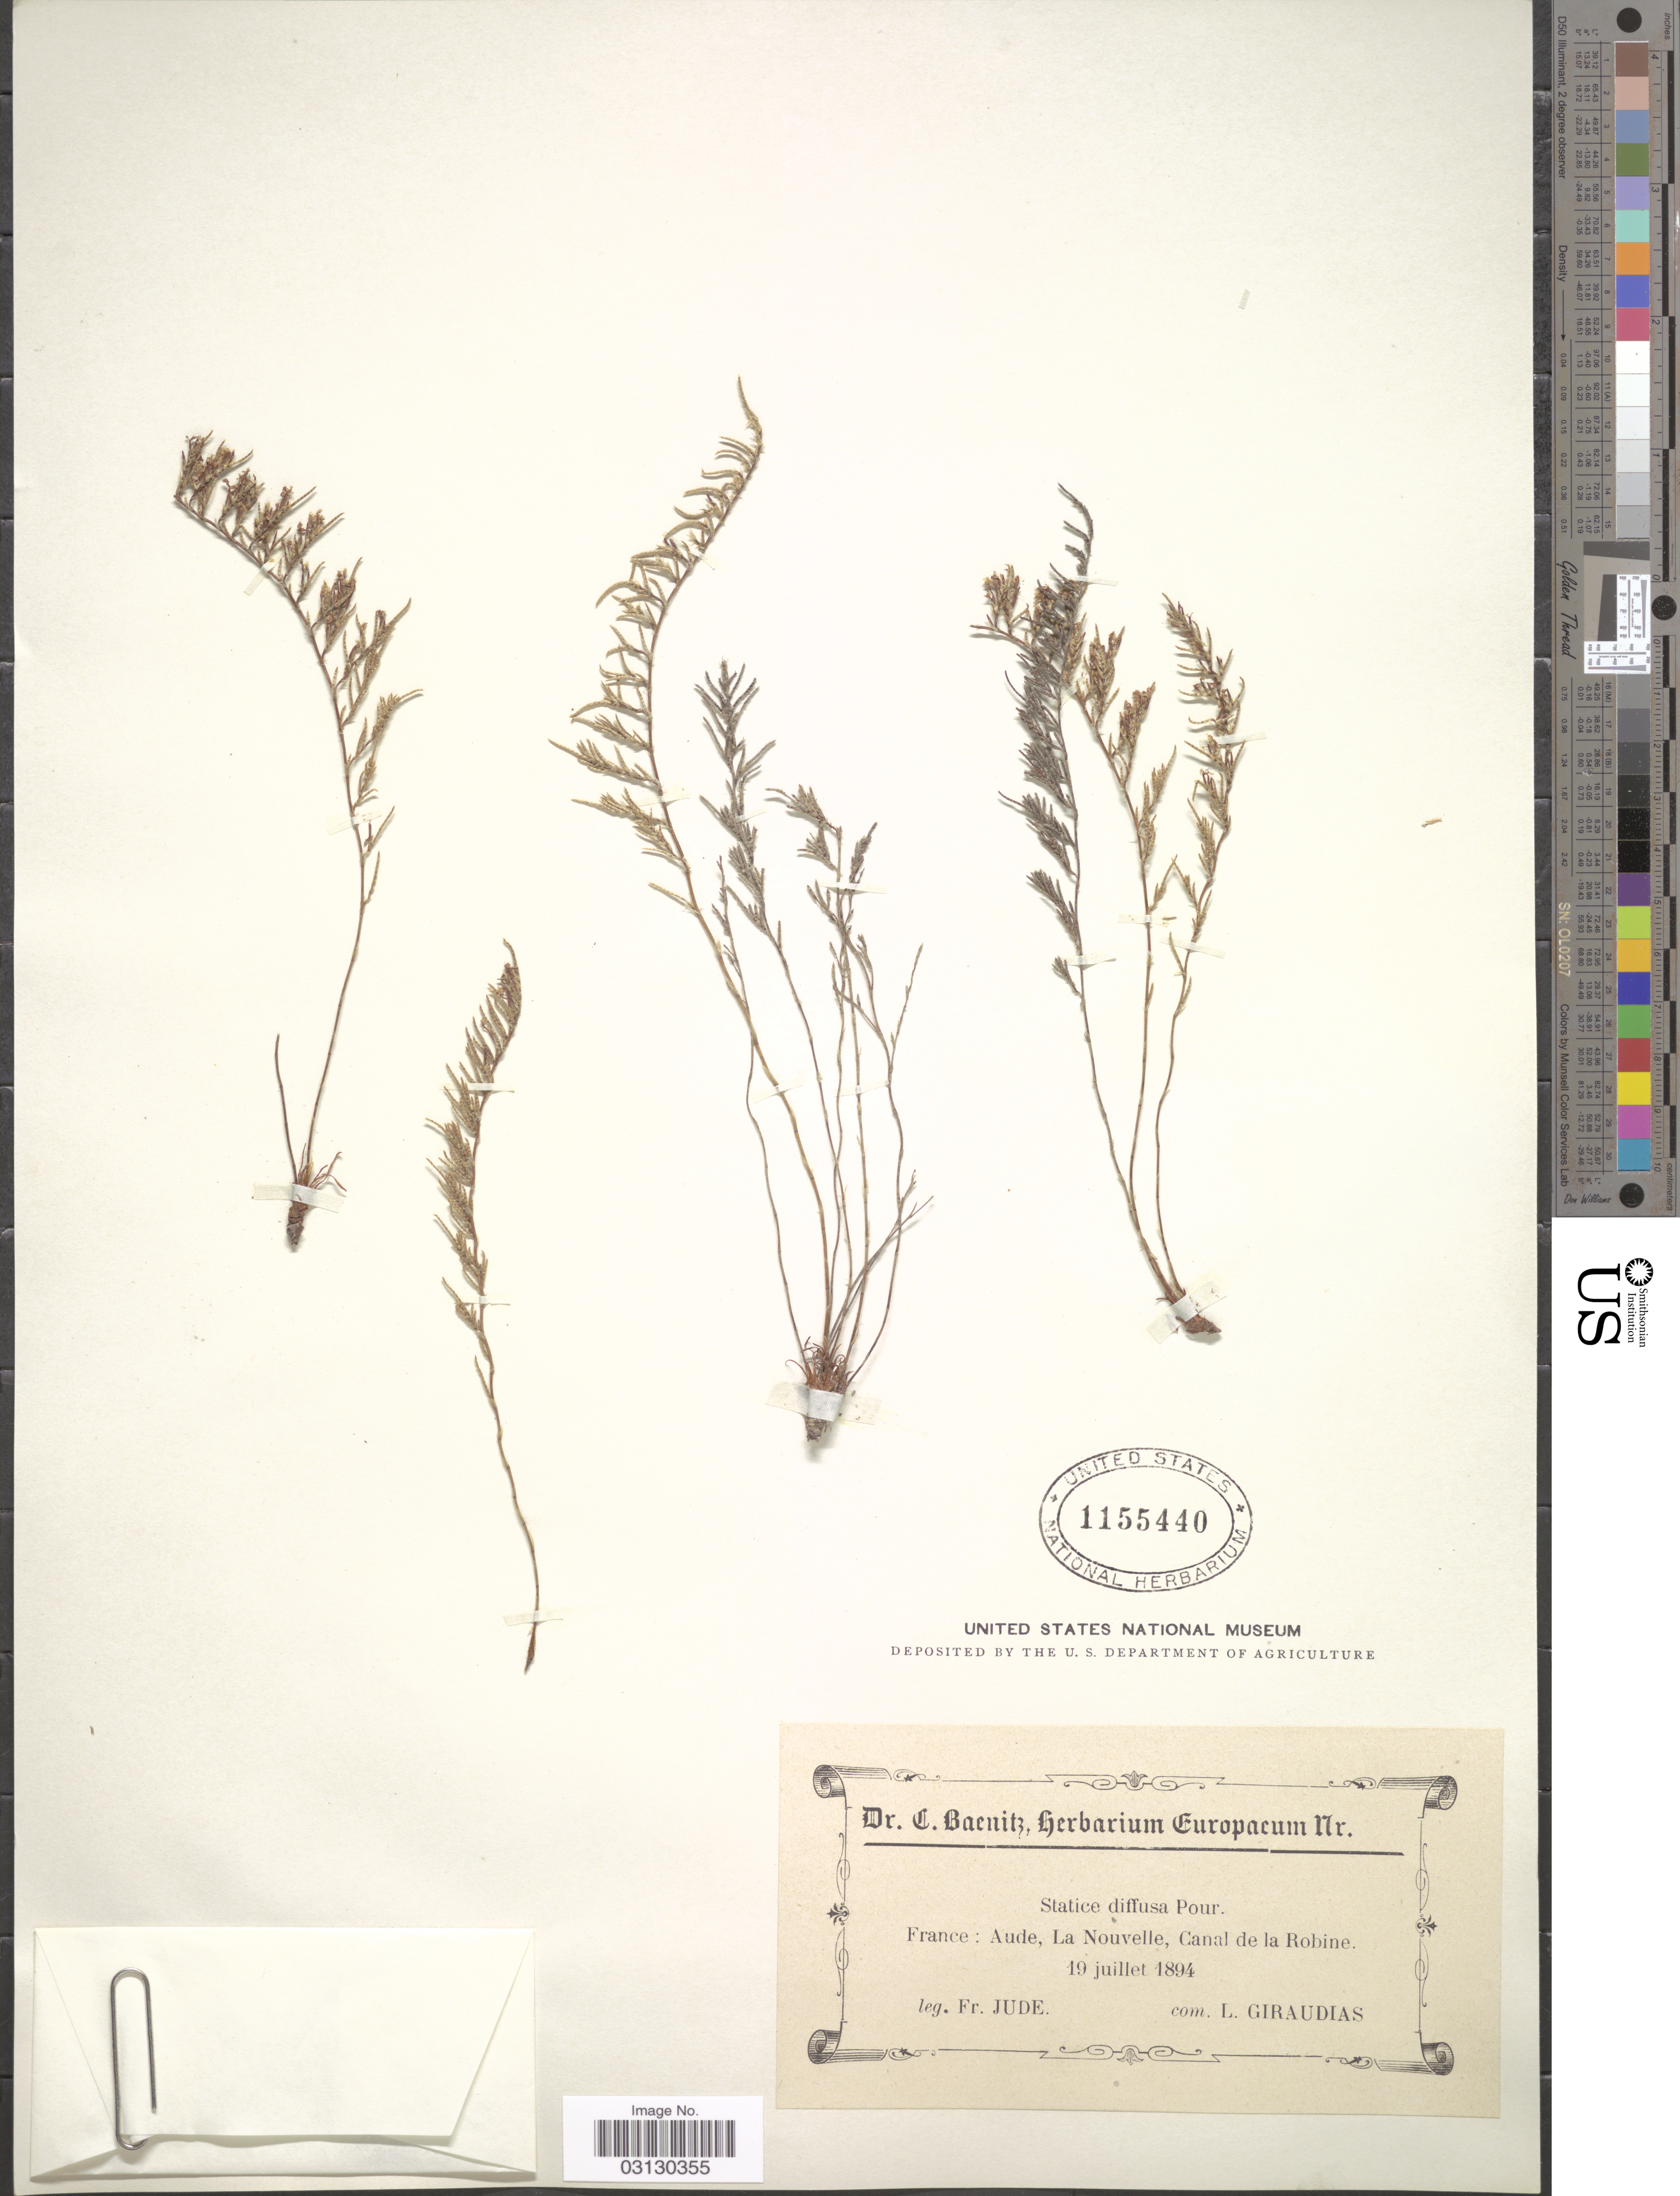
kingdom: Plantae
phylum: Tracheophyta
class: Magnoliopsida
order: Caryophyllales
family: Plumbaginaceae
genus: Myriolimon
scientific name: Myriolimon diffusum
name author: (Pourr.) Lledó et al.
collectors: Jude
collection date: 1894-07-19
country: France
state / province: Occitanie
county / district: Aude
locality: Aude, La Nouvelle, Canal de la Robine.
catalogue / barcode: US 1155440